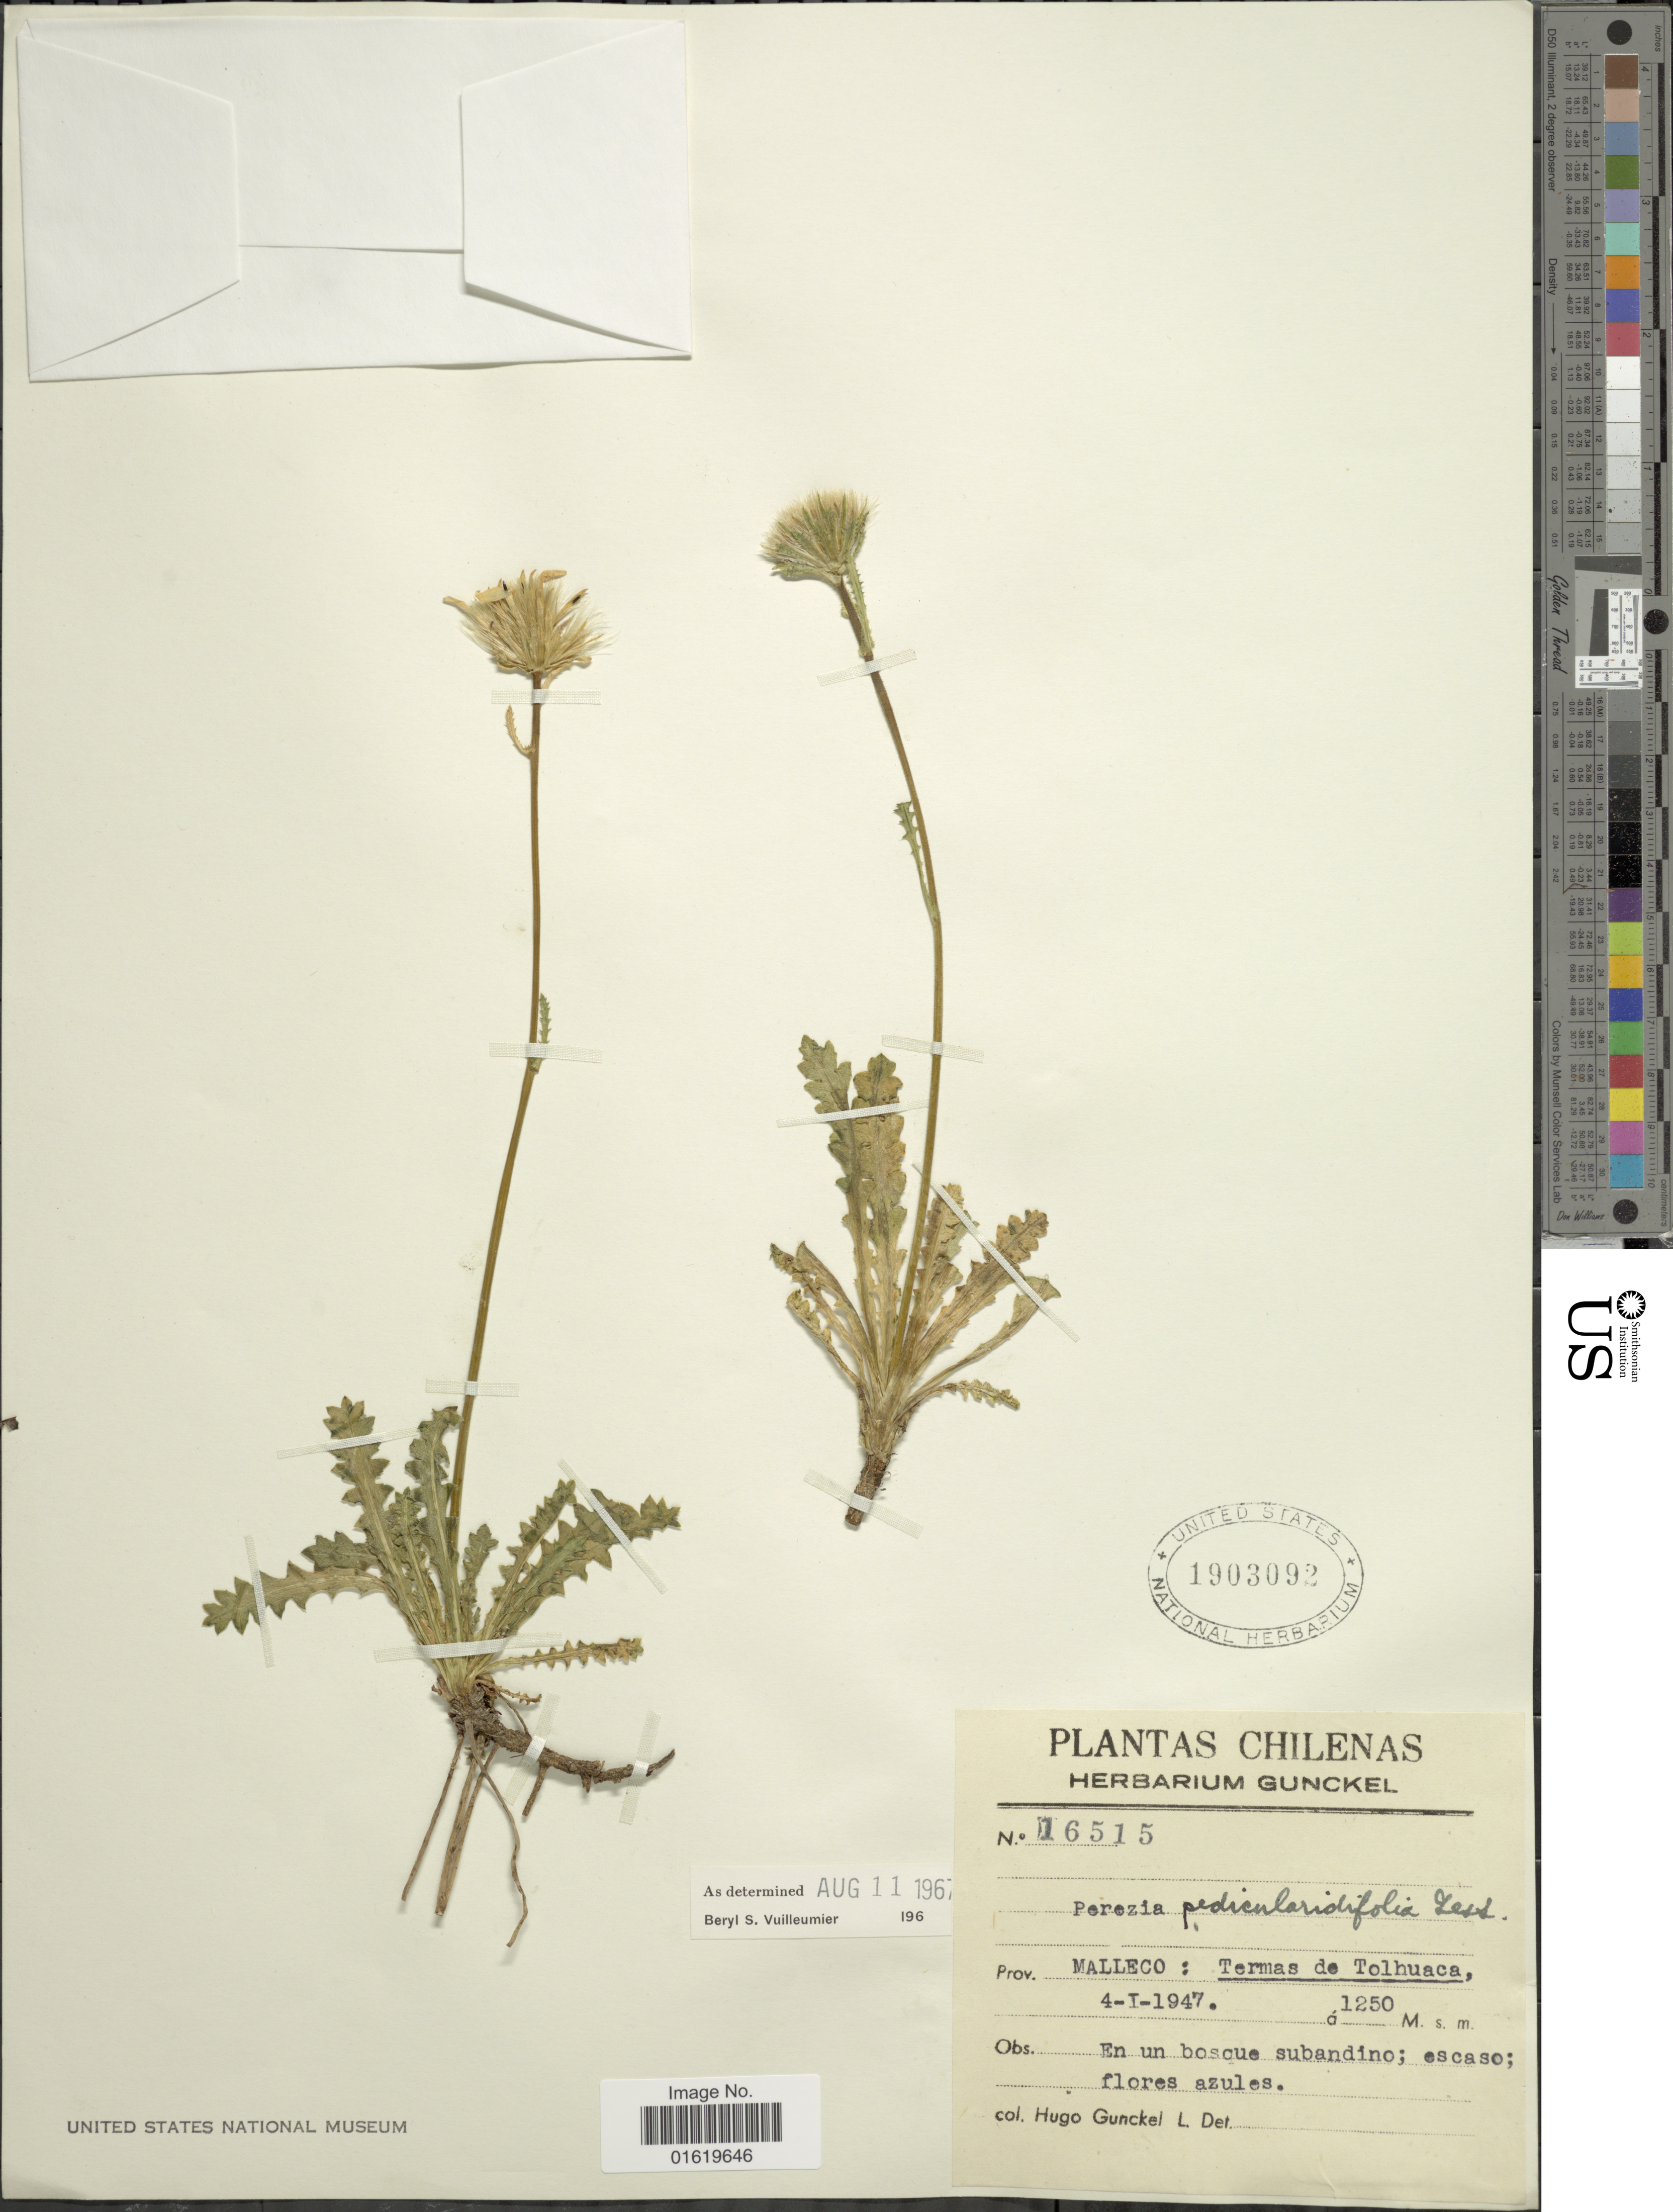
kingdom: Plantae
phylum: Tracheophyta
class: Magnoliopsida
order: Asterales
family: Asteraceae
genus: Perezia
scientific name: Perezia pedicularidifolia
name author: Less.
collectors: H. Gunckel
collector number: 16515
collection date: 1947-01-04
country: Chile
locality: Prov. Malleco: Termas de Tolhuaca.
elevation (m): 1250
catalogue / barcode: US 1903092